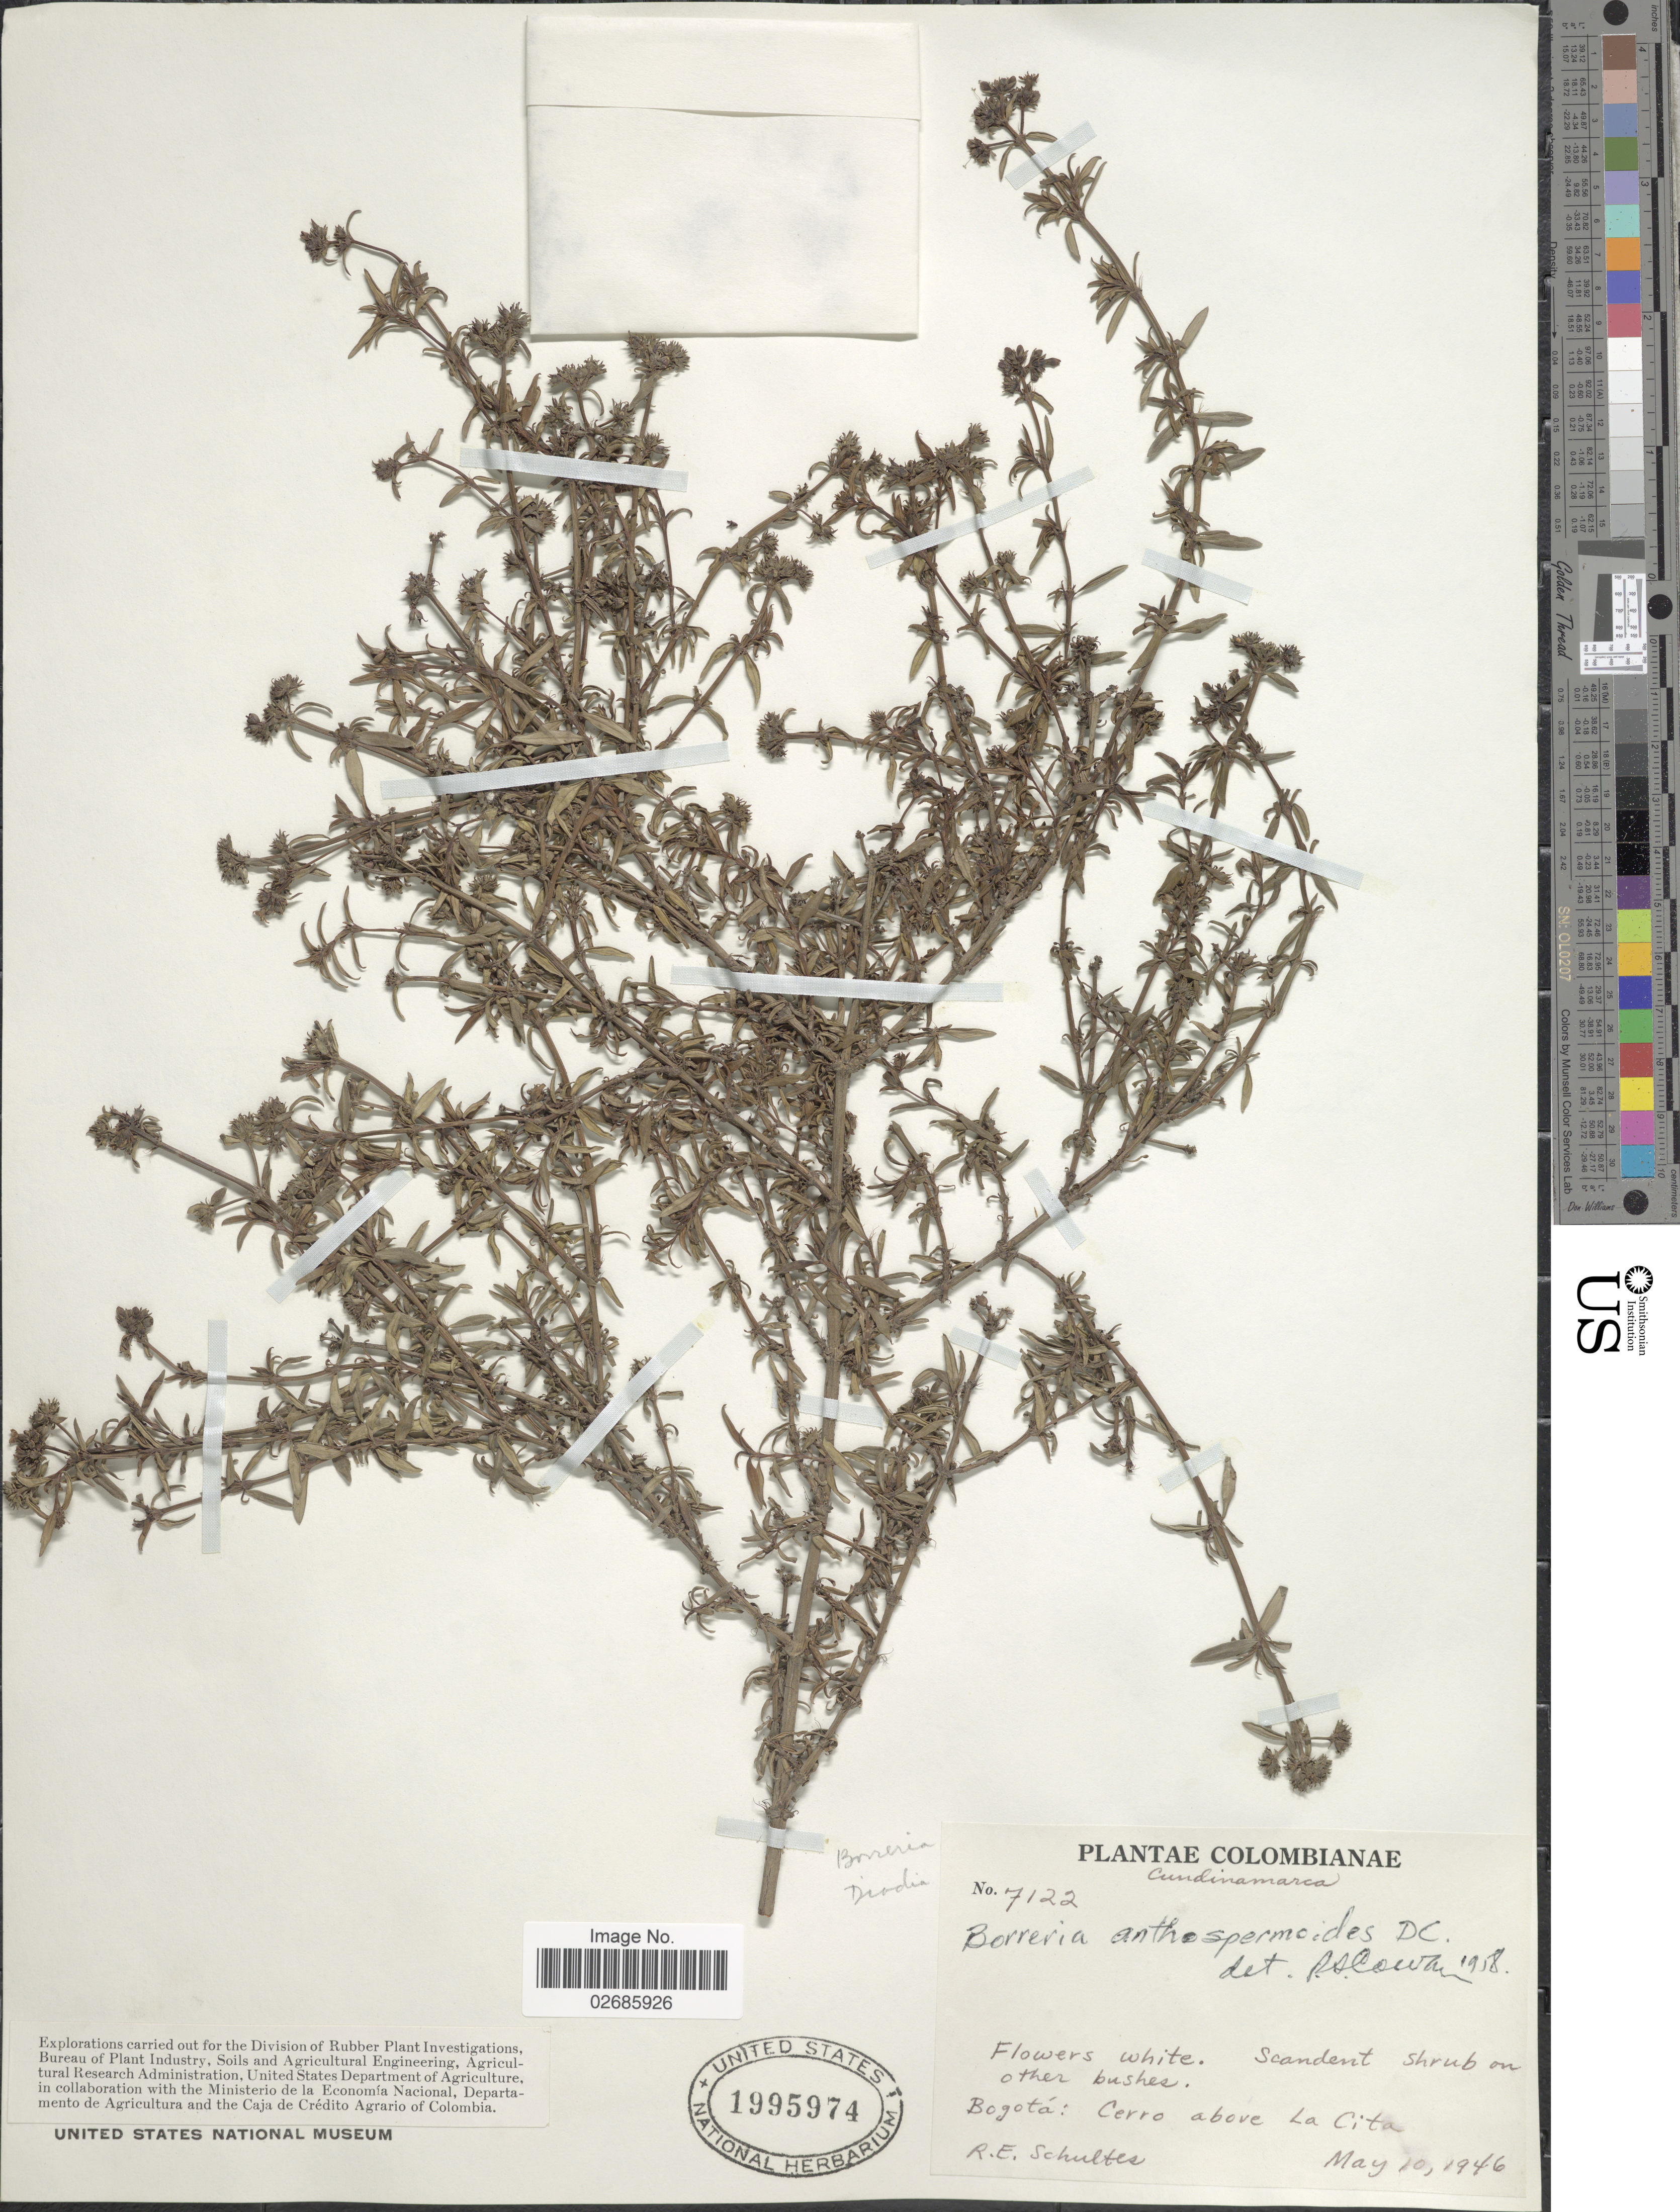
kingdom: Plantae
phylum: Tracheophyta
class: Magnoliopsida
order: Gentianales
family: Rubiaceae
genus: Borreria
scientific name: Borreria anthospermoides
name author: DC.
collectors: R. E. Schultes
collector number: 7122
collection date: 1946-05-10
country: Colombia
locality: Cundinamarca. Bogotá: Cerro above La Cita.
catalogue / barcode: US 1995974